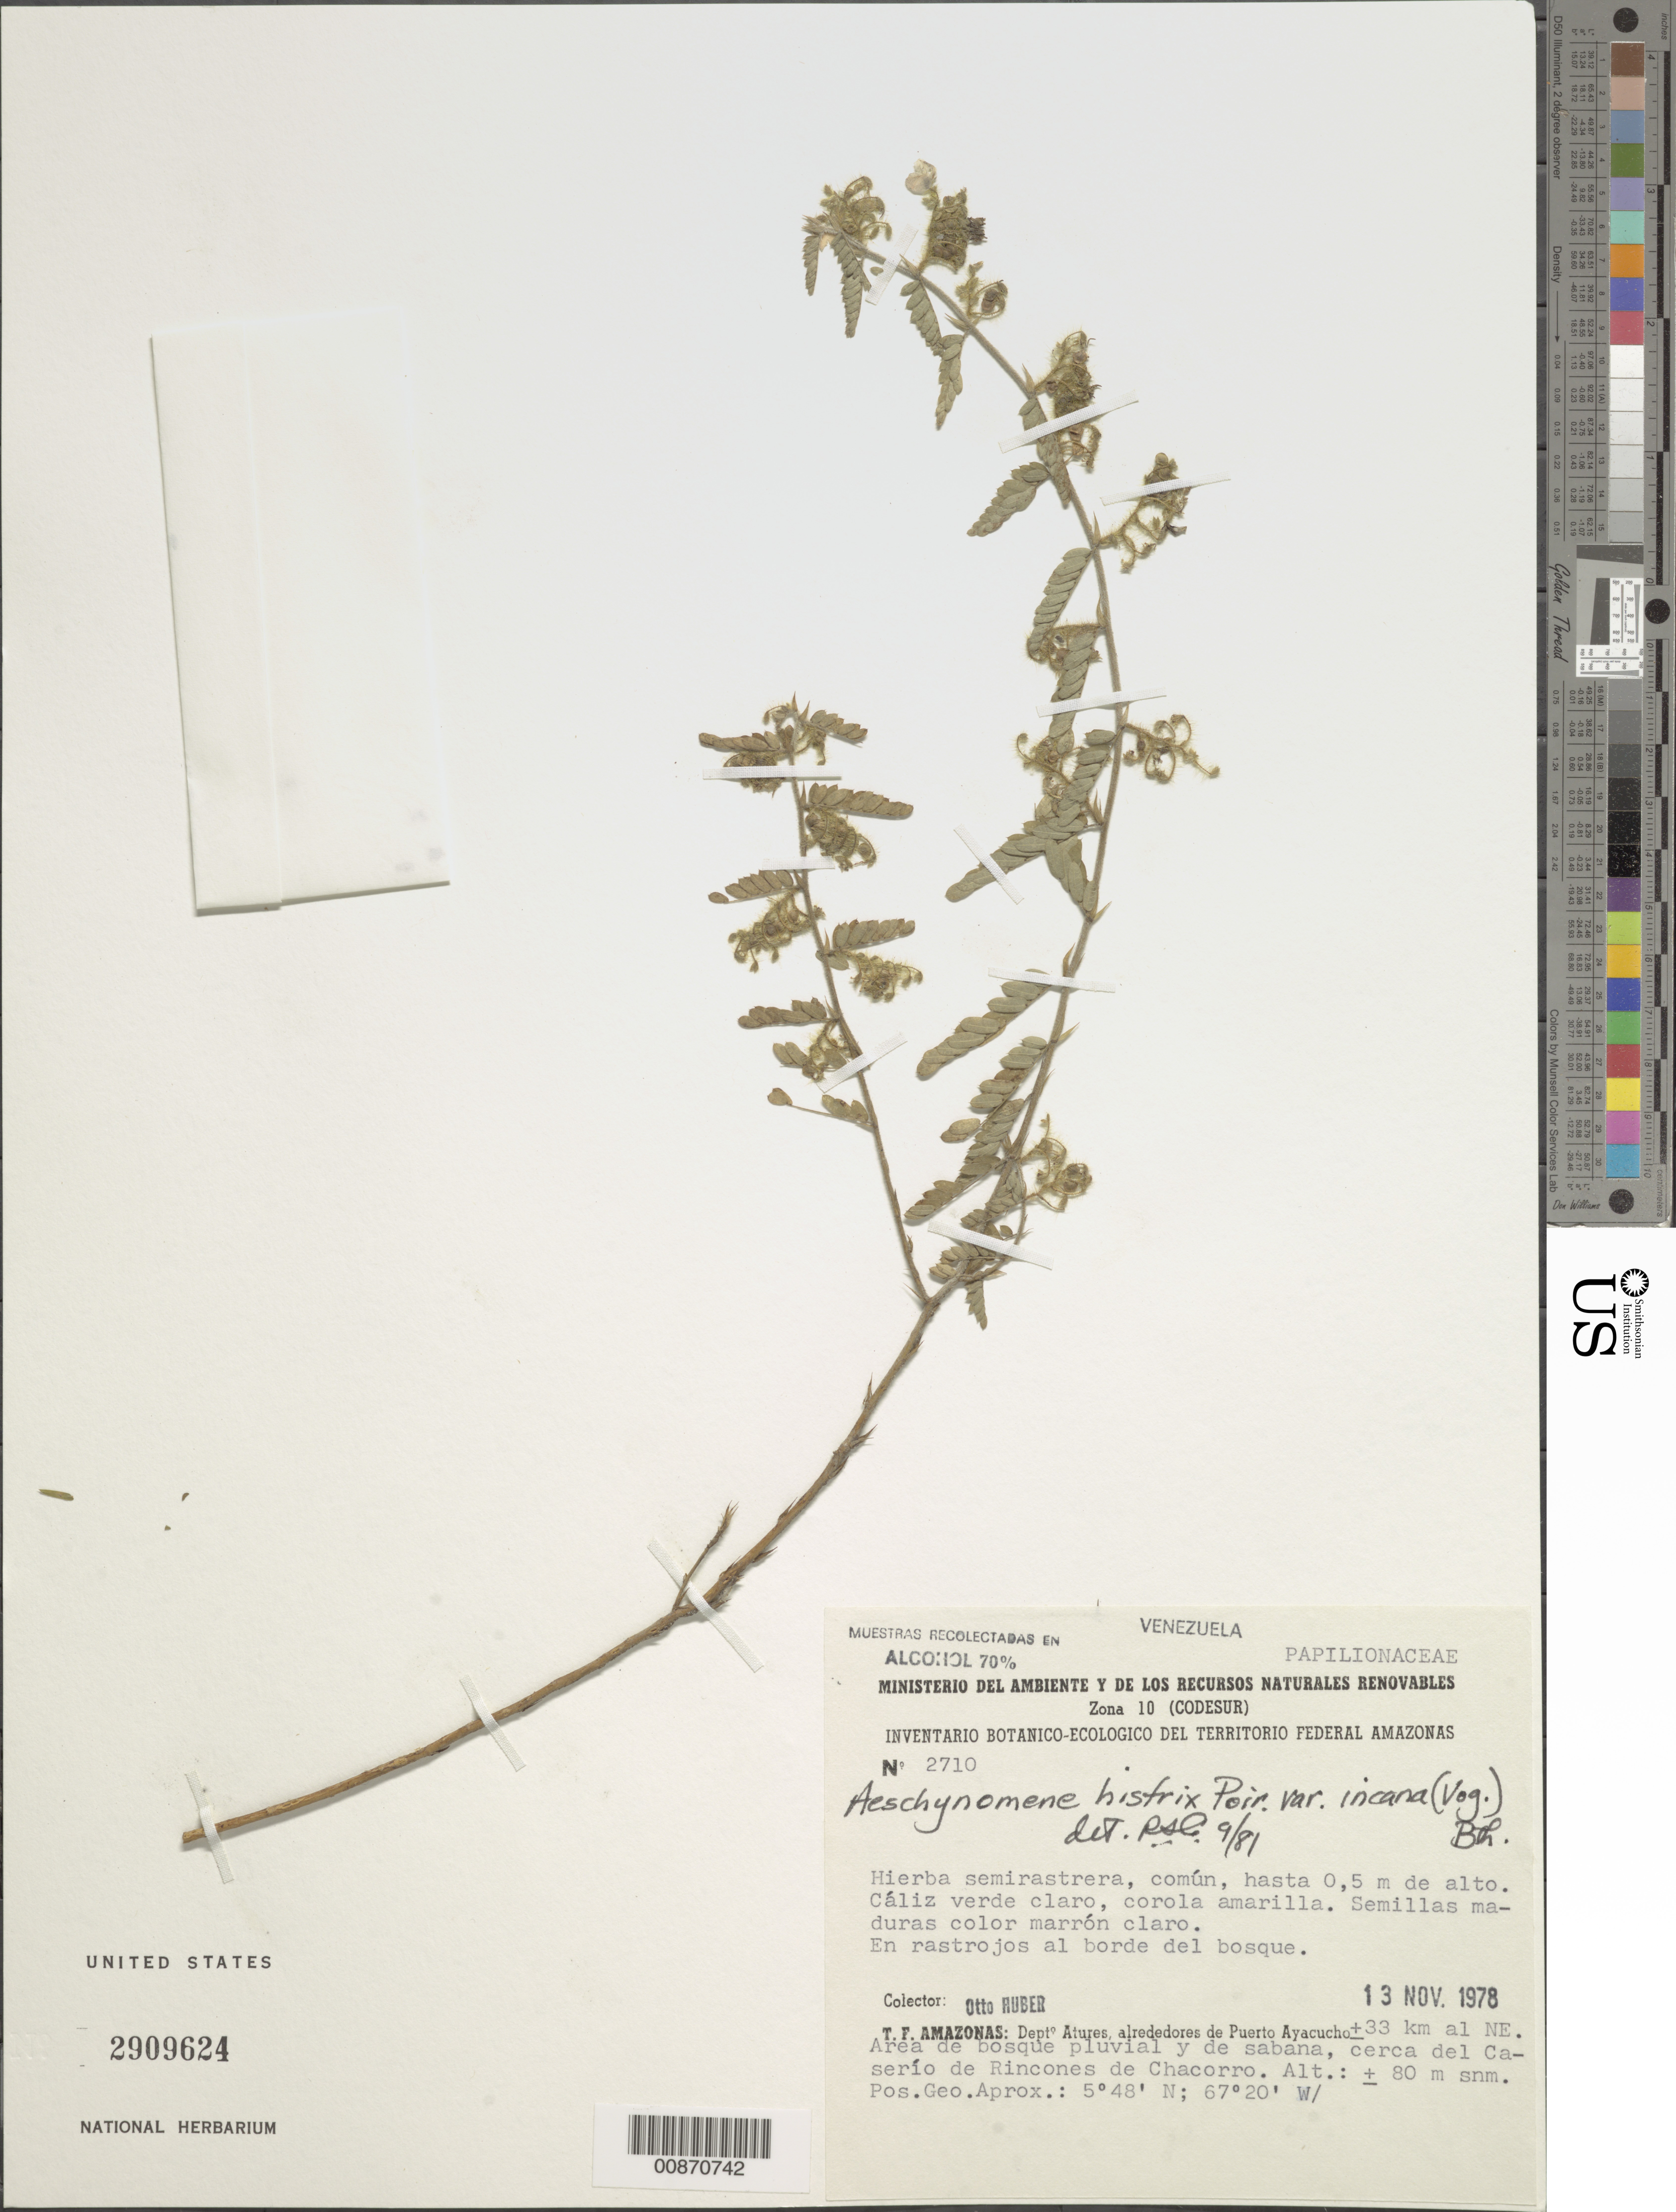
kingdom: Plantae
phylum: Tracheophyta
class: Magnoliopsida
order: Fabales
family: Fabaceae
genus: Aeschynomene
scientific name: Aeschynomene histrix var. incana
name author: Benth.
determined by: Cowan, R. S.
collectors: O. Huber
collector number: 2710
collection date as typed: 13-Nov-78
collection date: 1978-11-13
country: Venezuela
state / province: Amazonas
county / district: Atures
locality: Puerto Ayacucho, 33 km NE of; near Caserío de Rincones de Chacorro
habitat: Rastrojos al borde del bosque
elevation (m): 80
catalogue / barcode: US 2909624